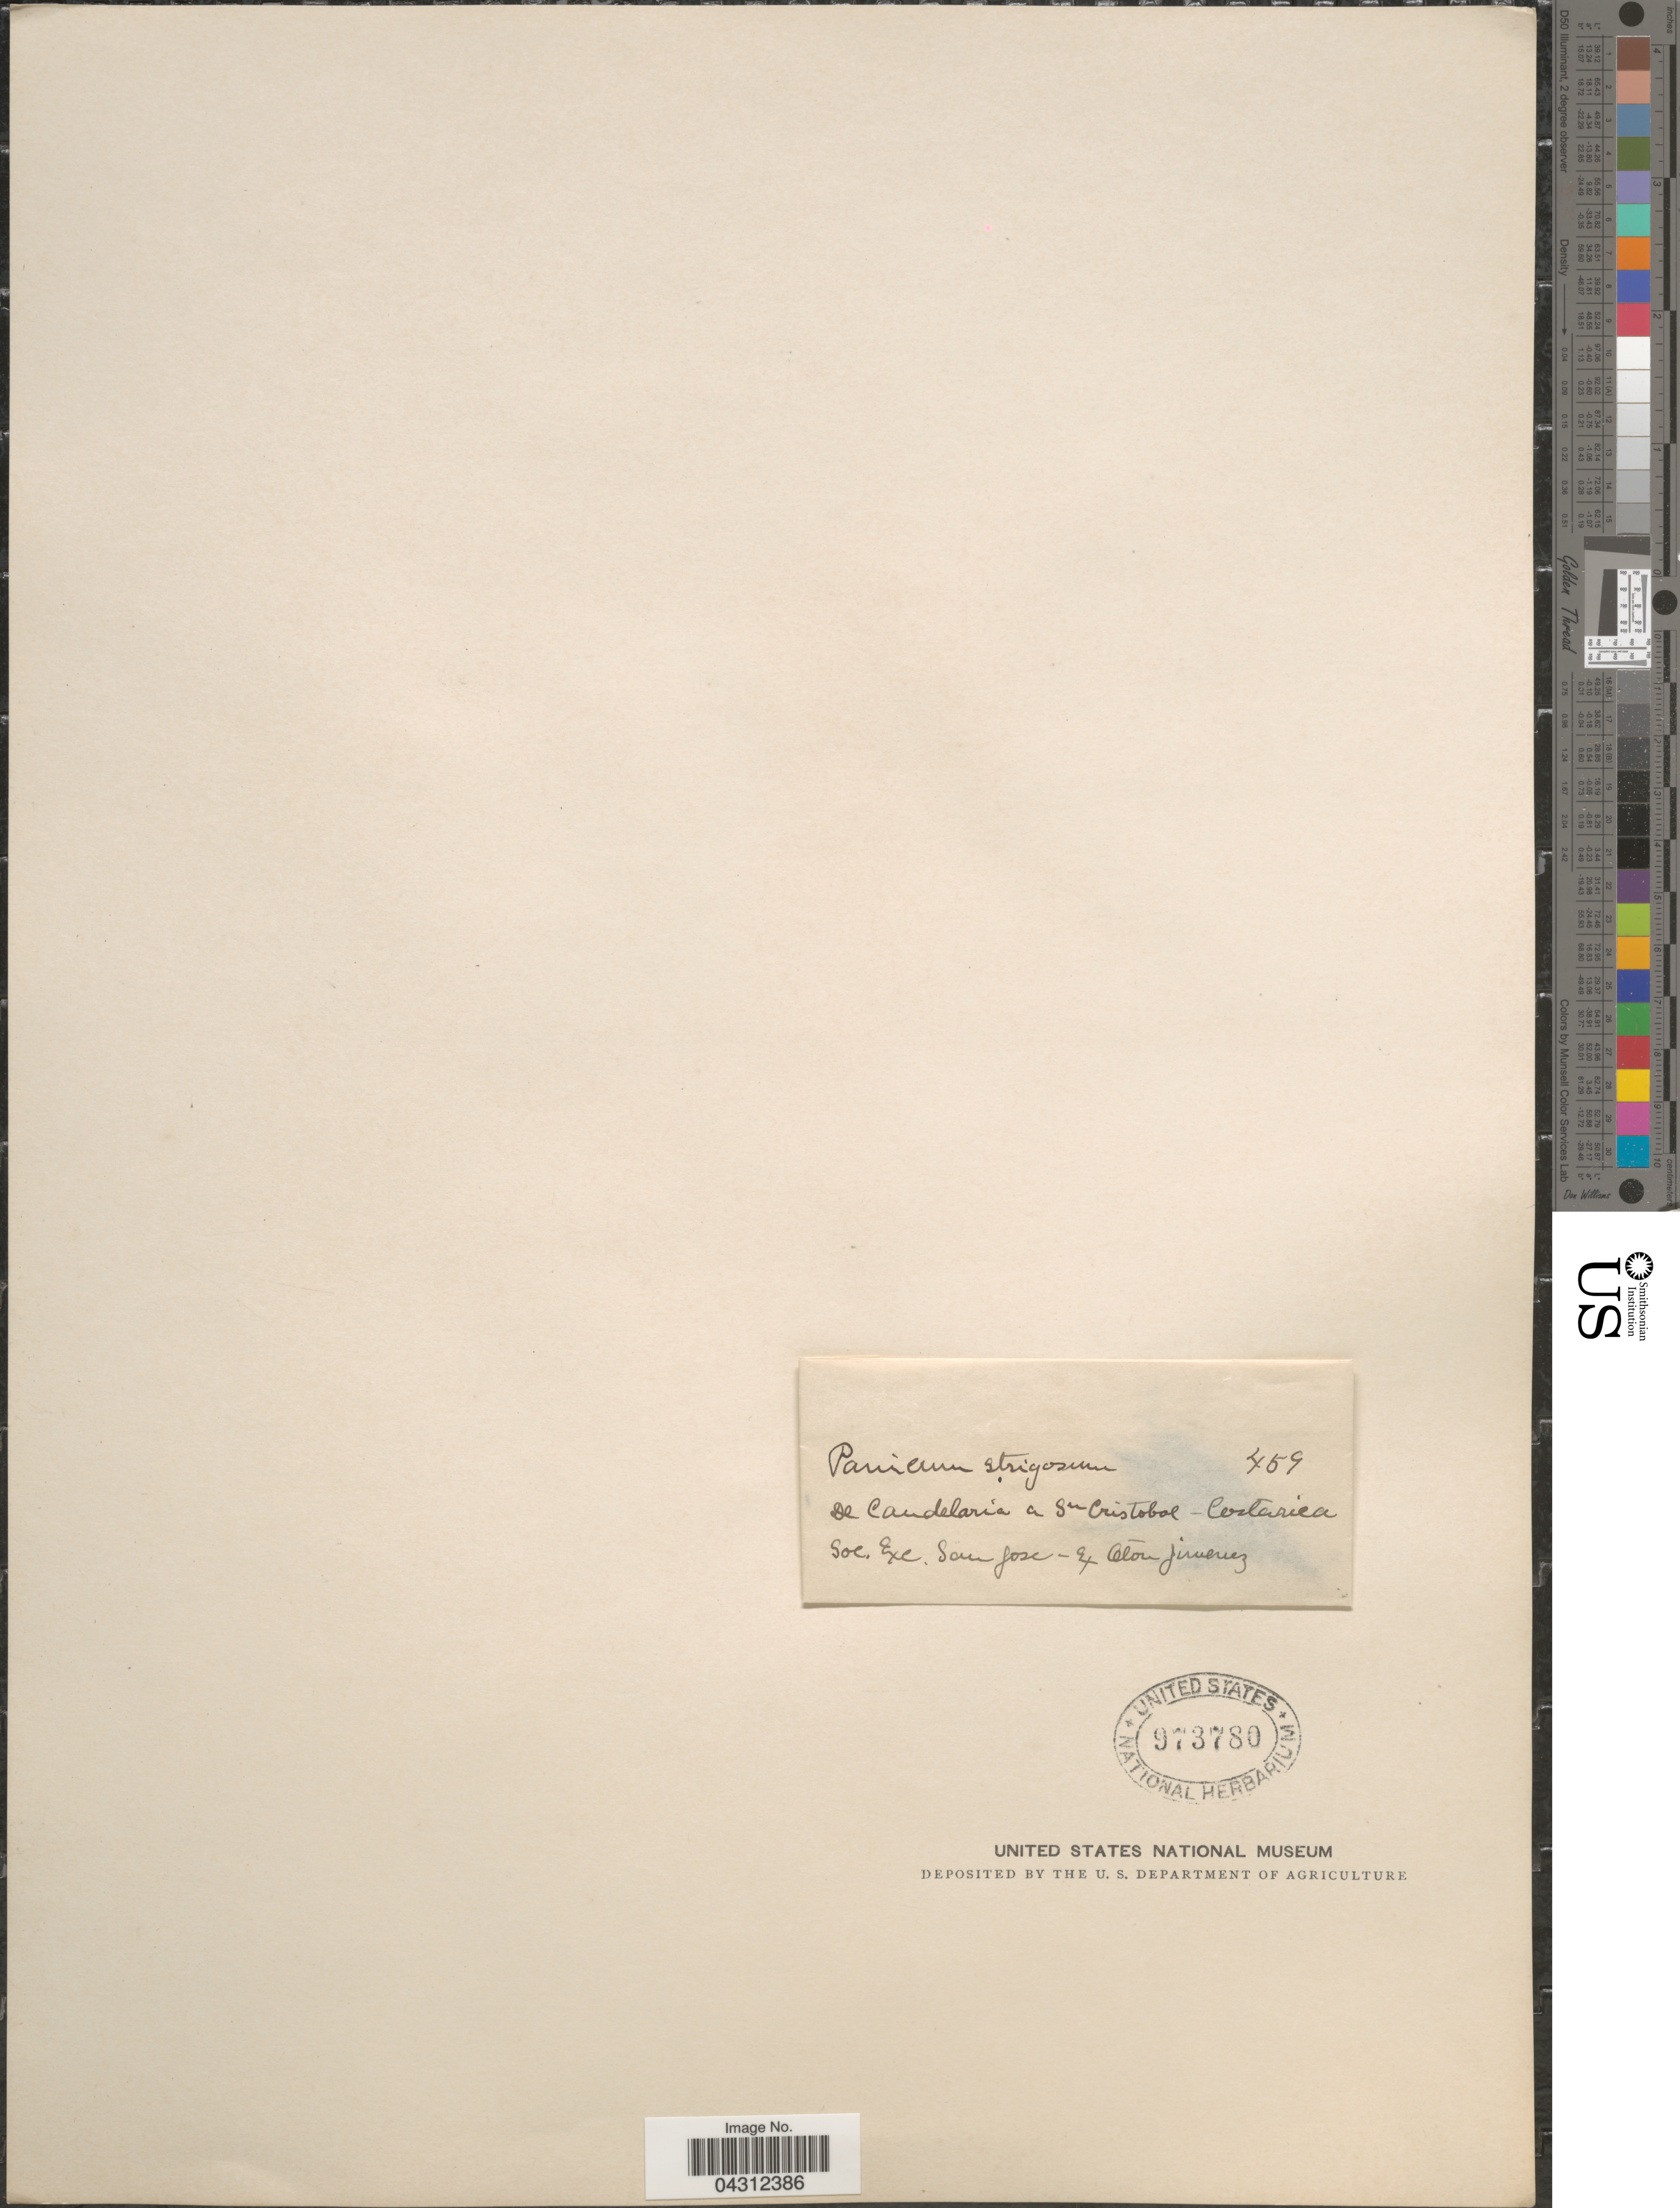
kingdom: Plantae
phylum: Tracheophyta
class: Liliopsida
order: Poales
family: Poaceae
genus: Dichanthelium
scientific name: Dichanthelium strigosum var. leucoblepharis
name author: (Trin.) Freckmann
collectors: O. Jimenez L.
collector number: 459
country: Costa Rica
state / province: San José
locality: De Candelaria a Sn. Cristobal. Soc. Exc. San Jose. [unsure placement]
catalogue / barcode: US 973780